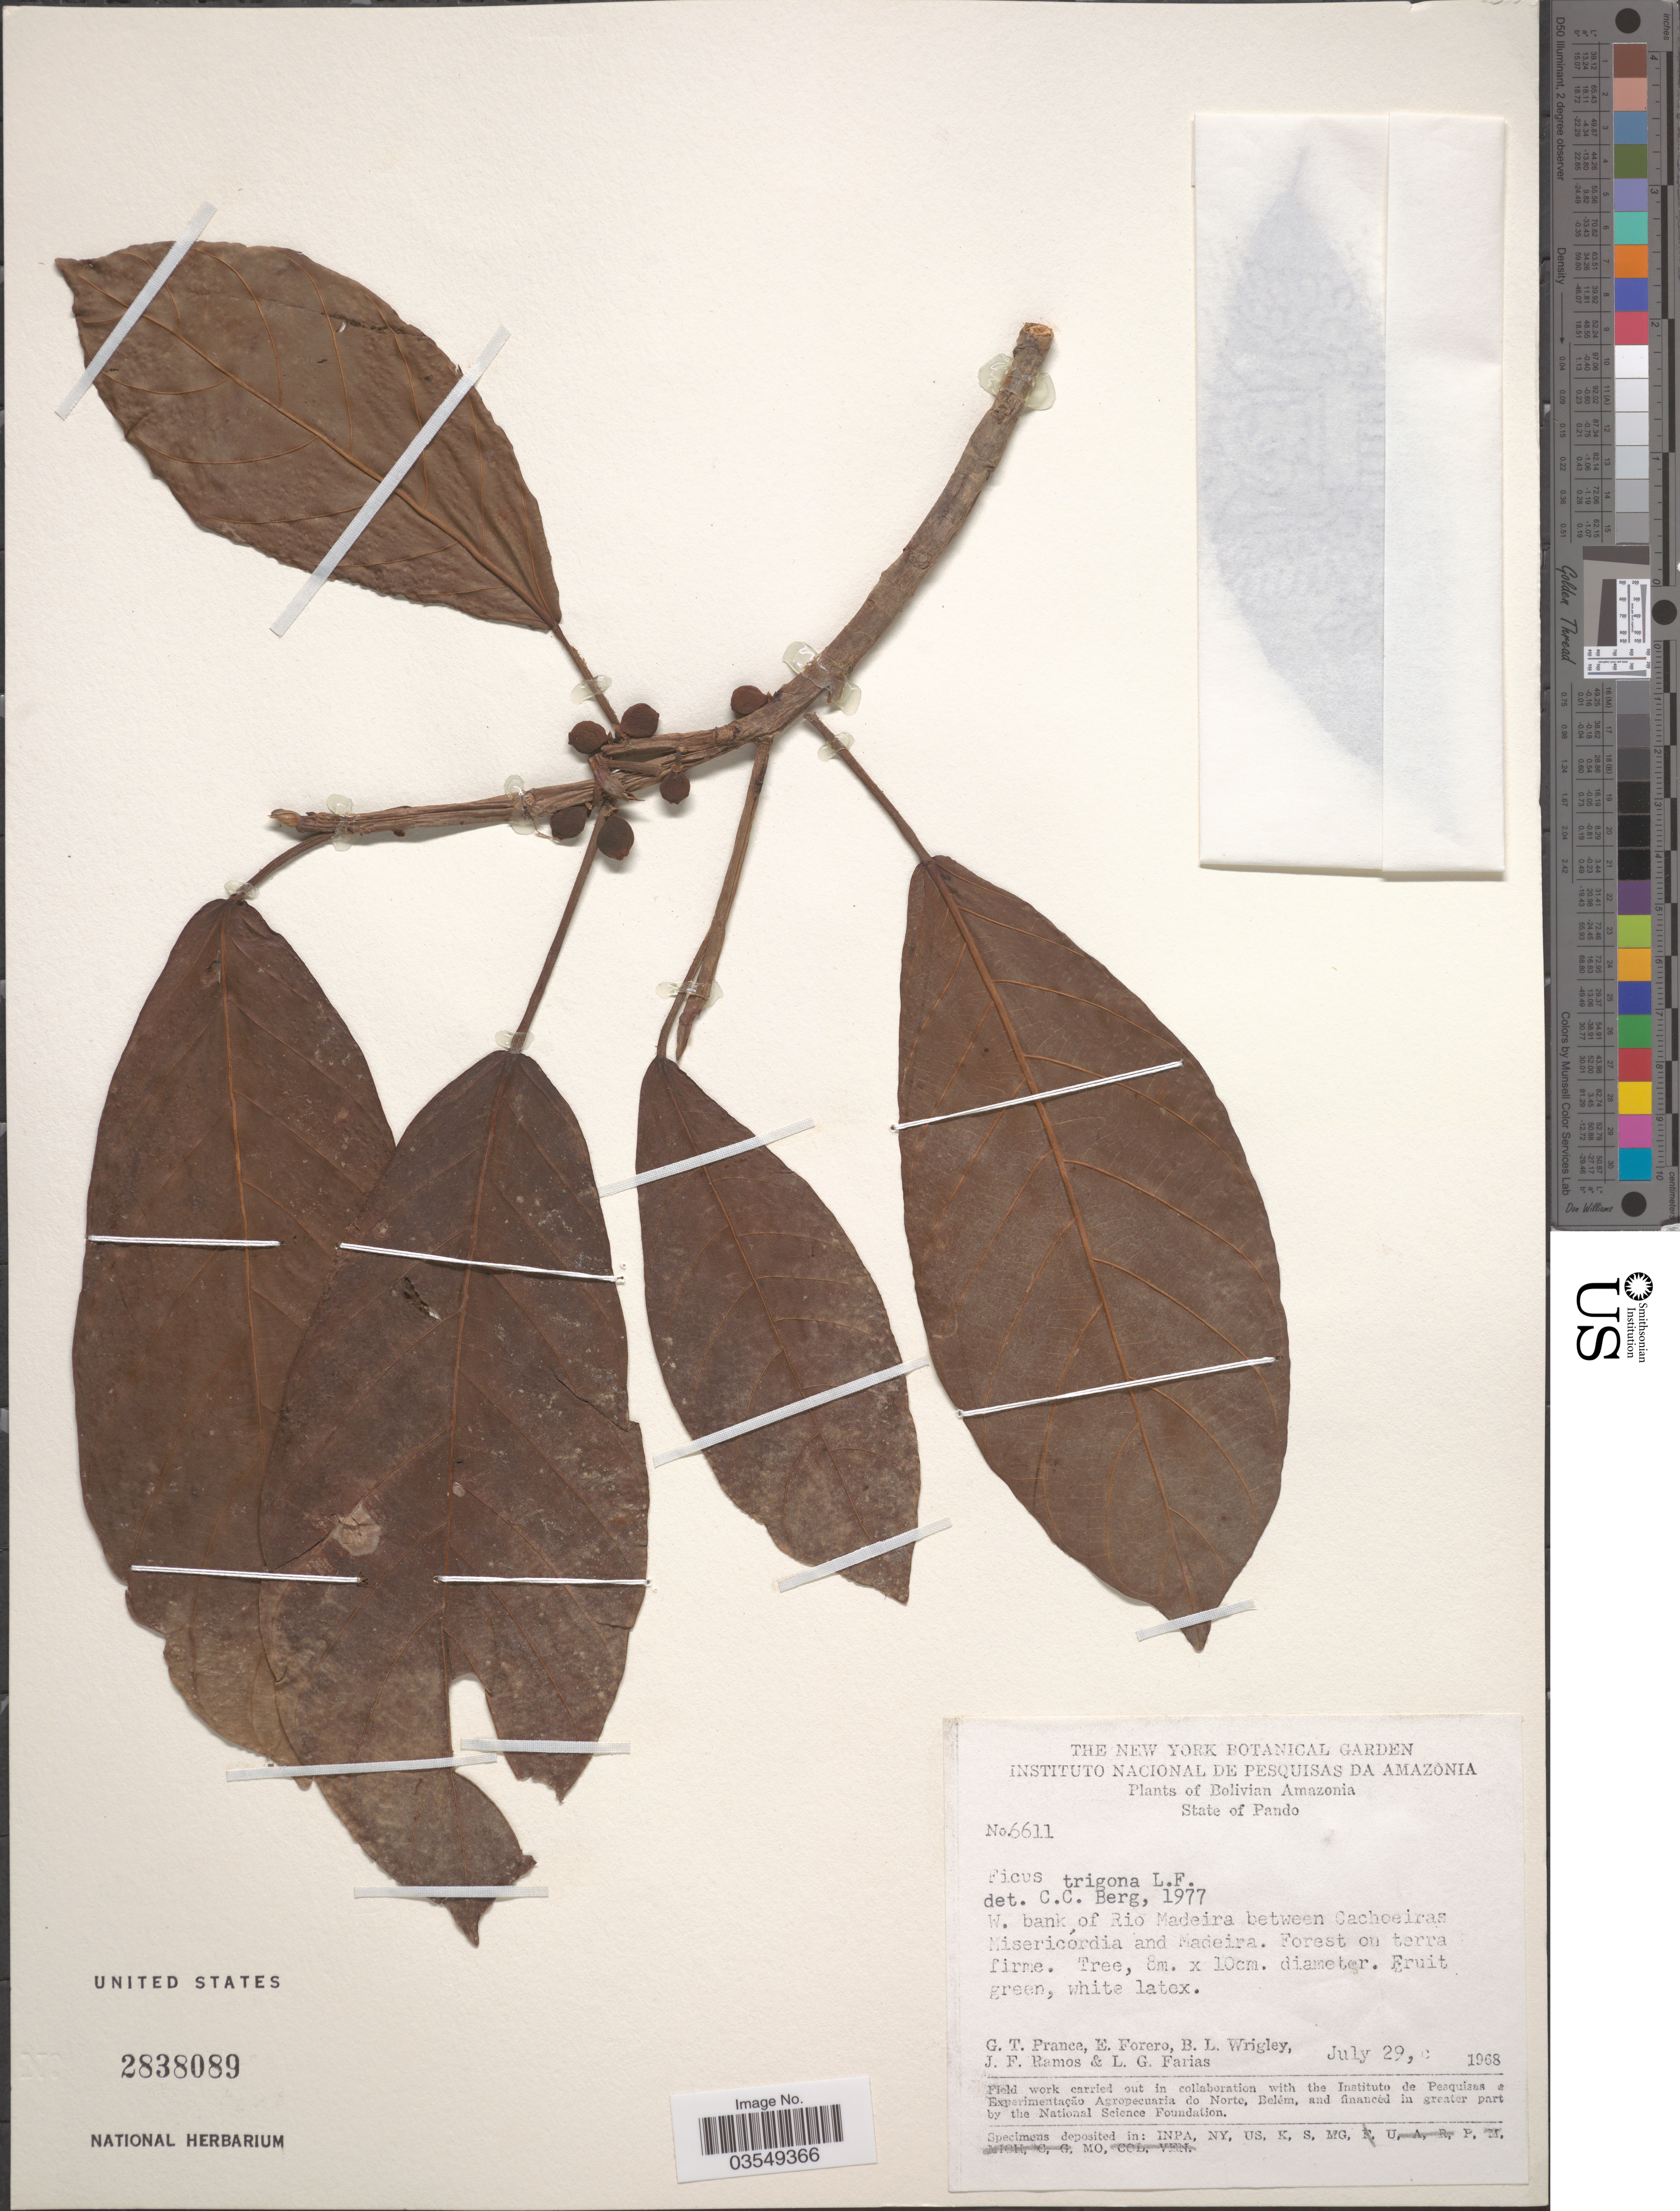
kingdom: Plantae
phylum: Tracheophyta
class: Magnoliopsida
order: Rosales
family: Moraceae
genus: Ficus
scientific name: Ficus trigona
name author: L. f.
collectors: G. T. Prance, E. Forero, B. L. Wrigley, J. F. Ramos & L. G. Farias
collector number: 6611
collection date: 1968-07-29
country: Bolivia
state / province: Pando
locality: Bolivian Amazonia. W. bank of Rio Madeira between Cachoeiras Misericórdia and Madeira.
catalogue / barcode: US 2838089